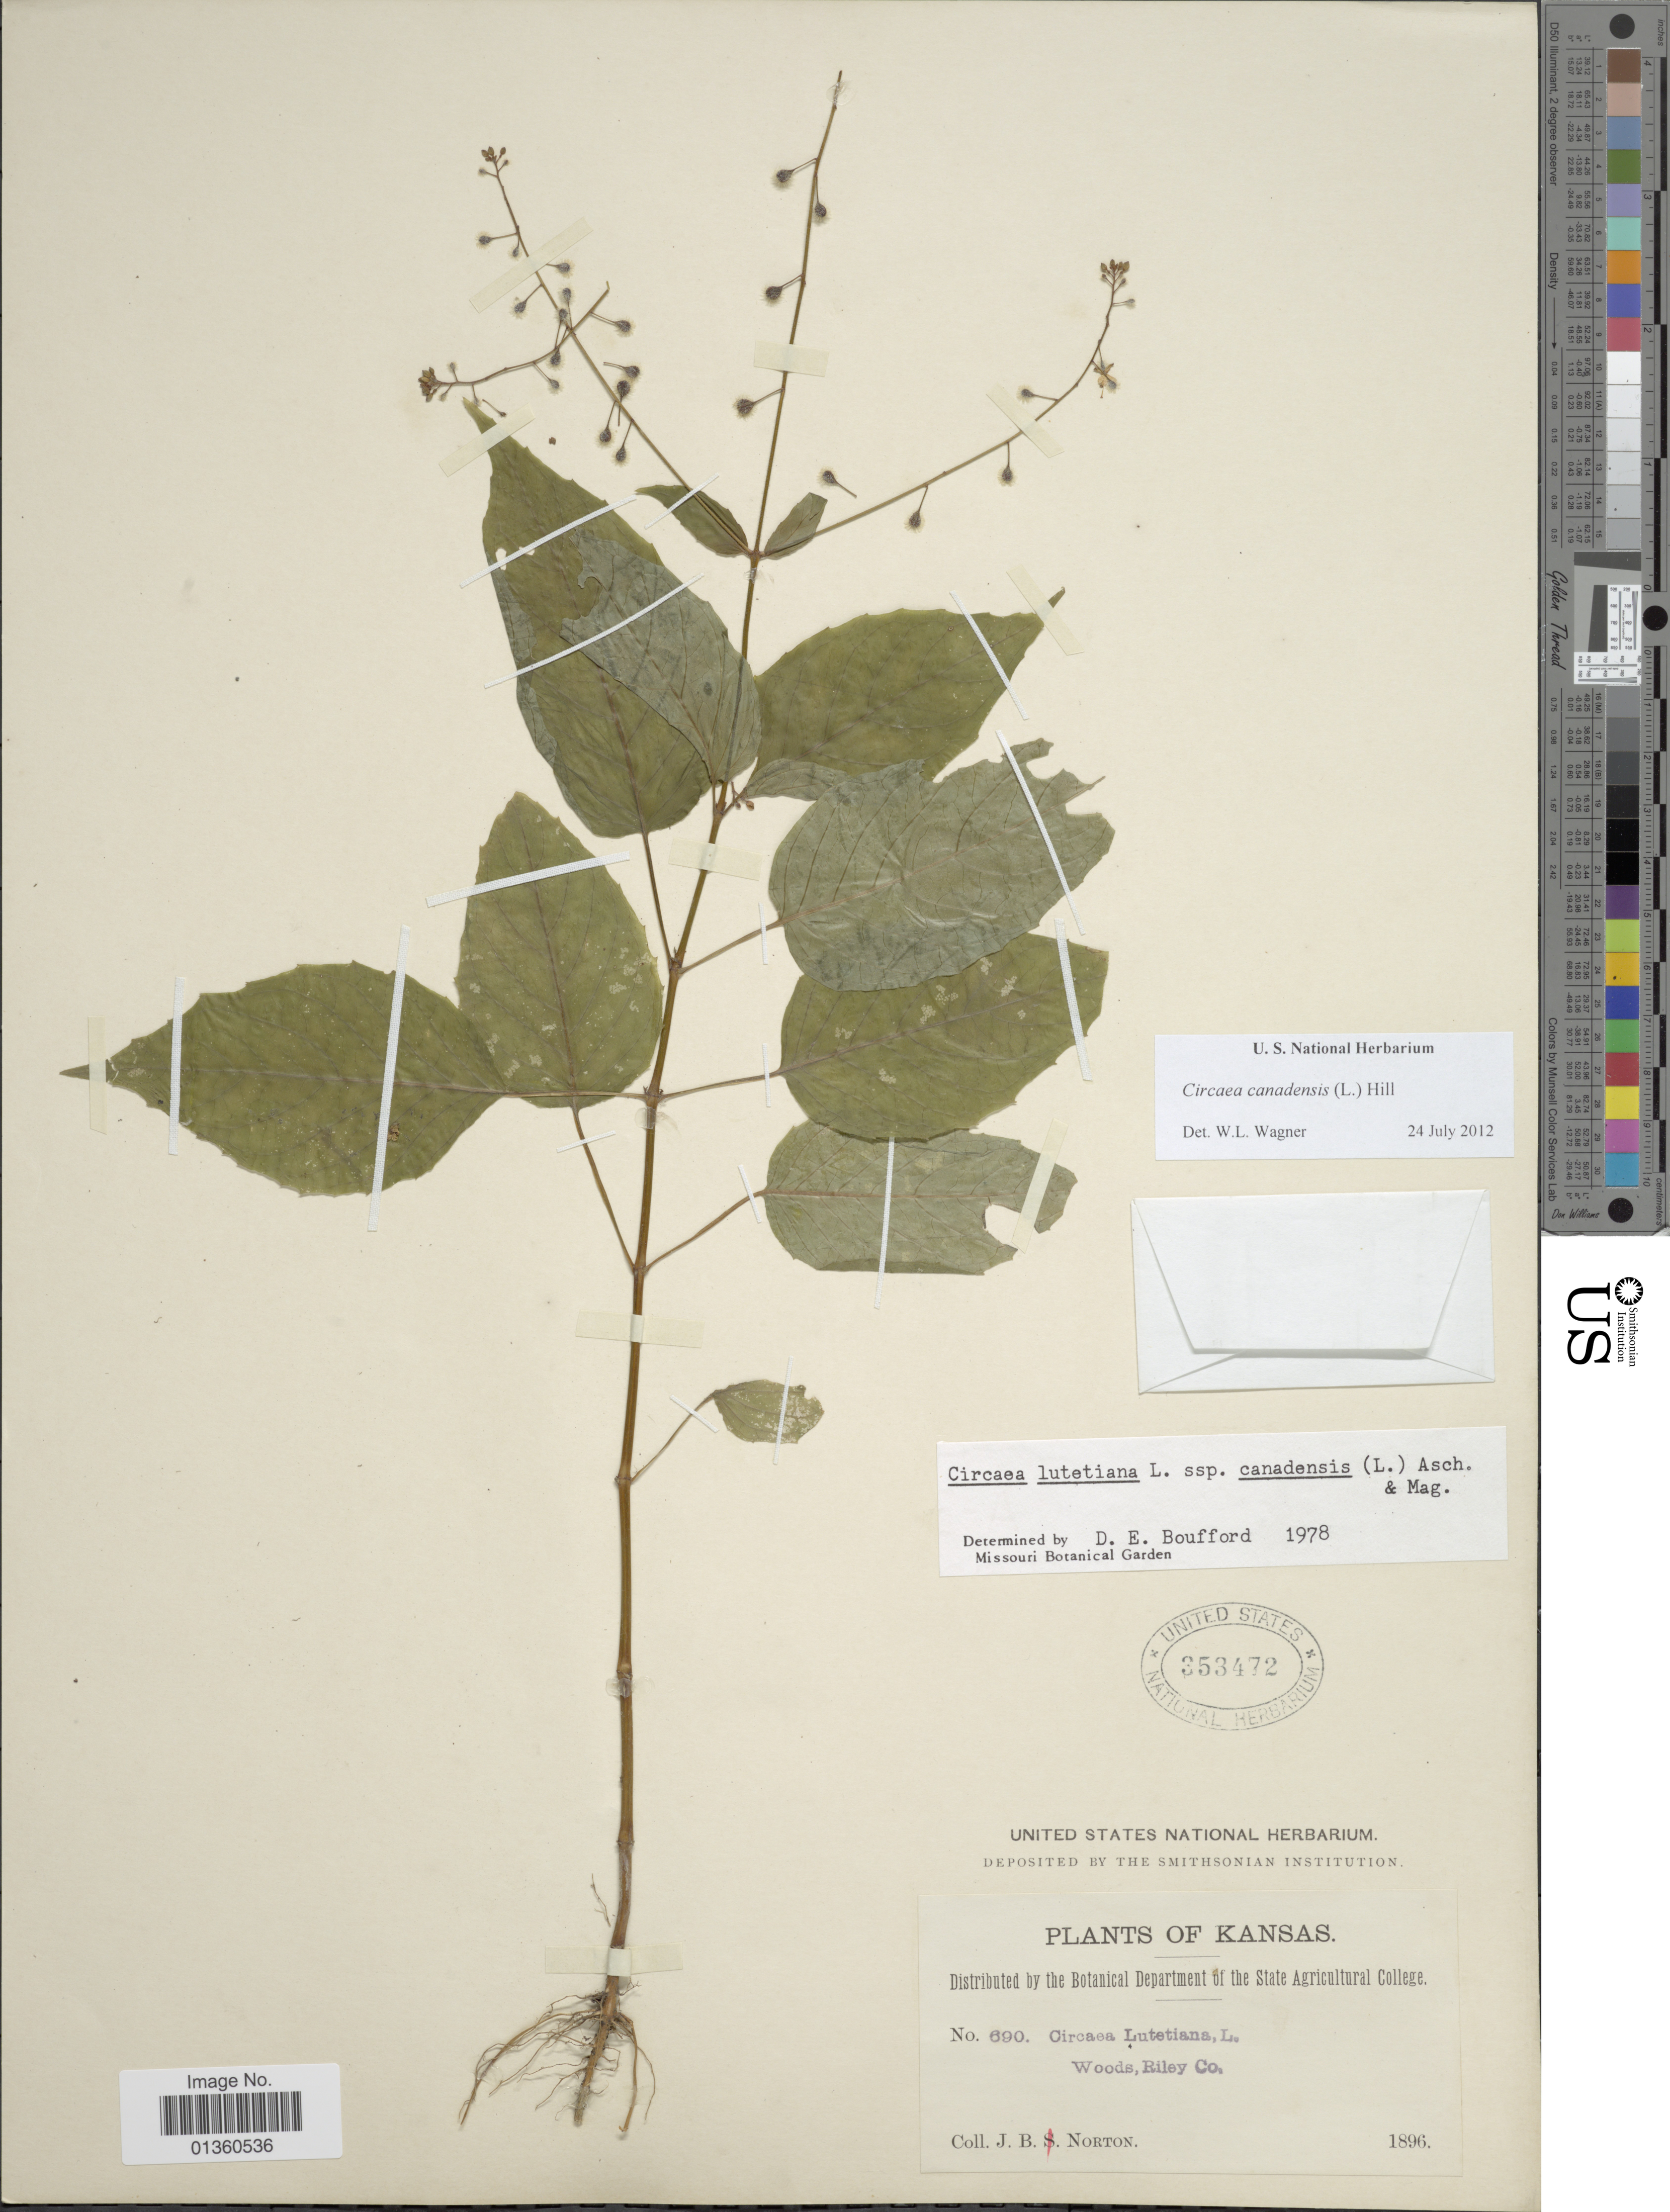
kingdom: Plantae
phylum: Tracheophyta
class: Magnoliopsida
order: Myrtales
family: Onagraceae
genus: Circaea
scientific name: Circaea canadensis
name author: (L.) Hill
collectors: J. B. Norton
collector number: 690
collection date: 1896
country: United States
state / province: Kansas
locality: Woods, Riley Co.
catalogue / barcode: US 353472